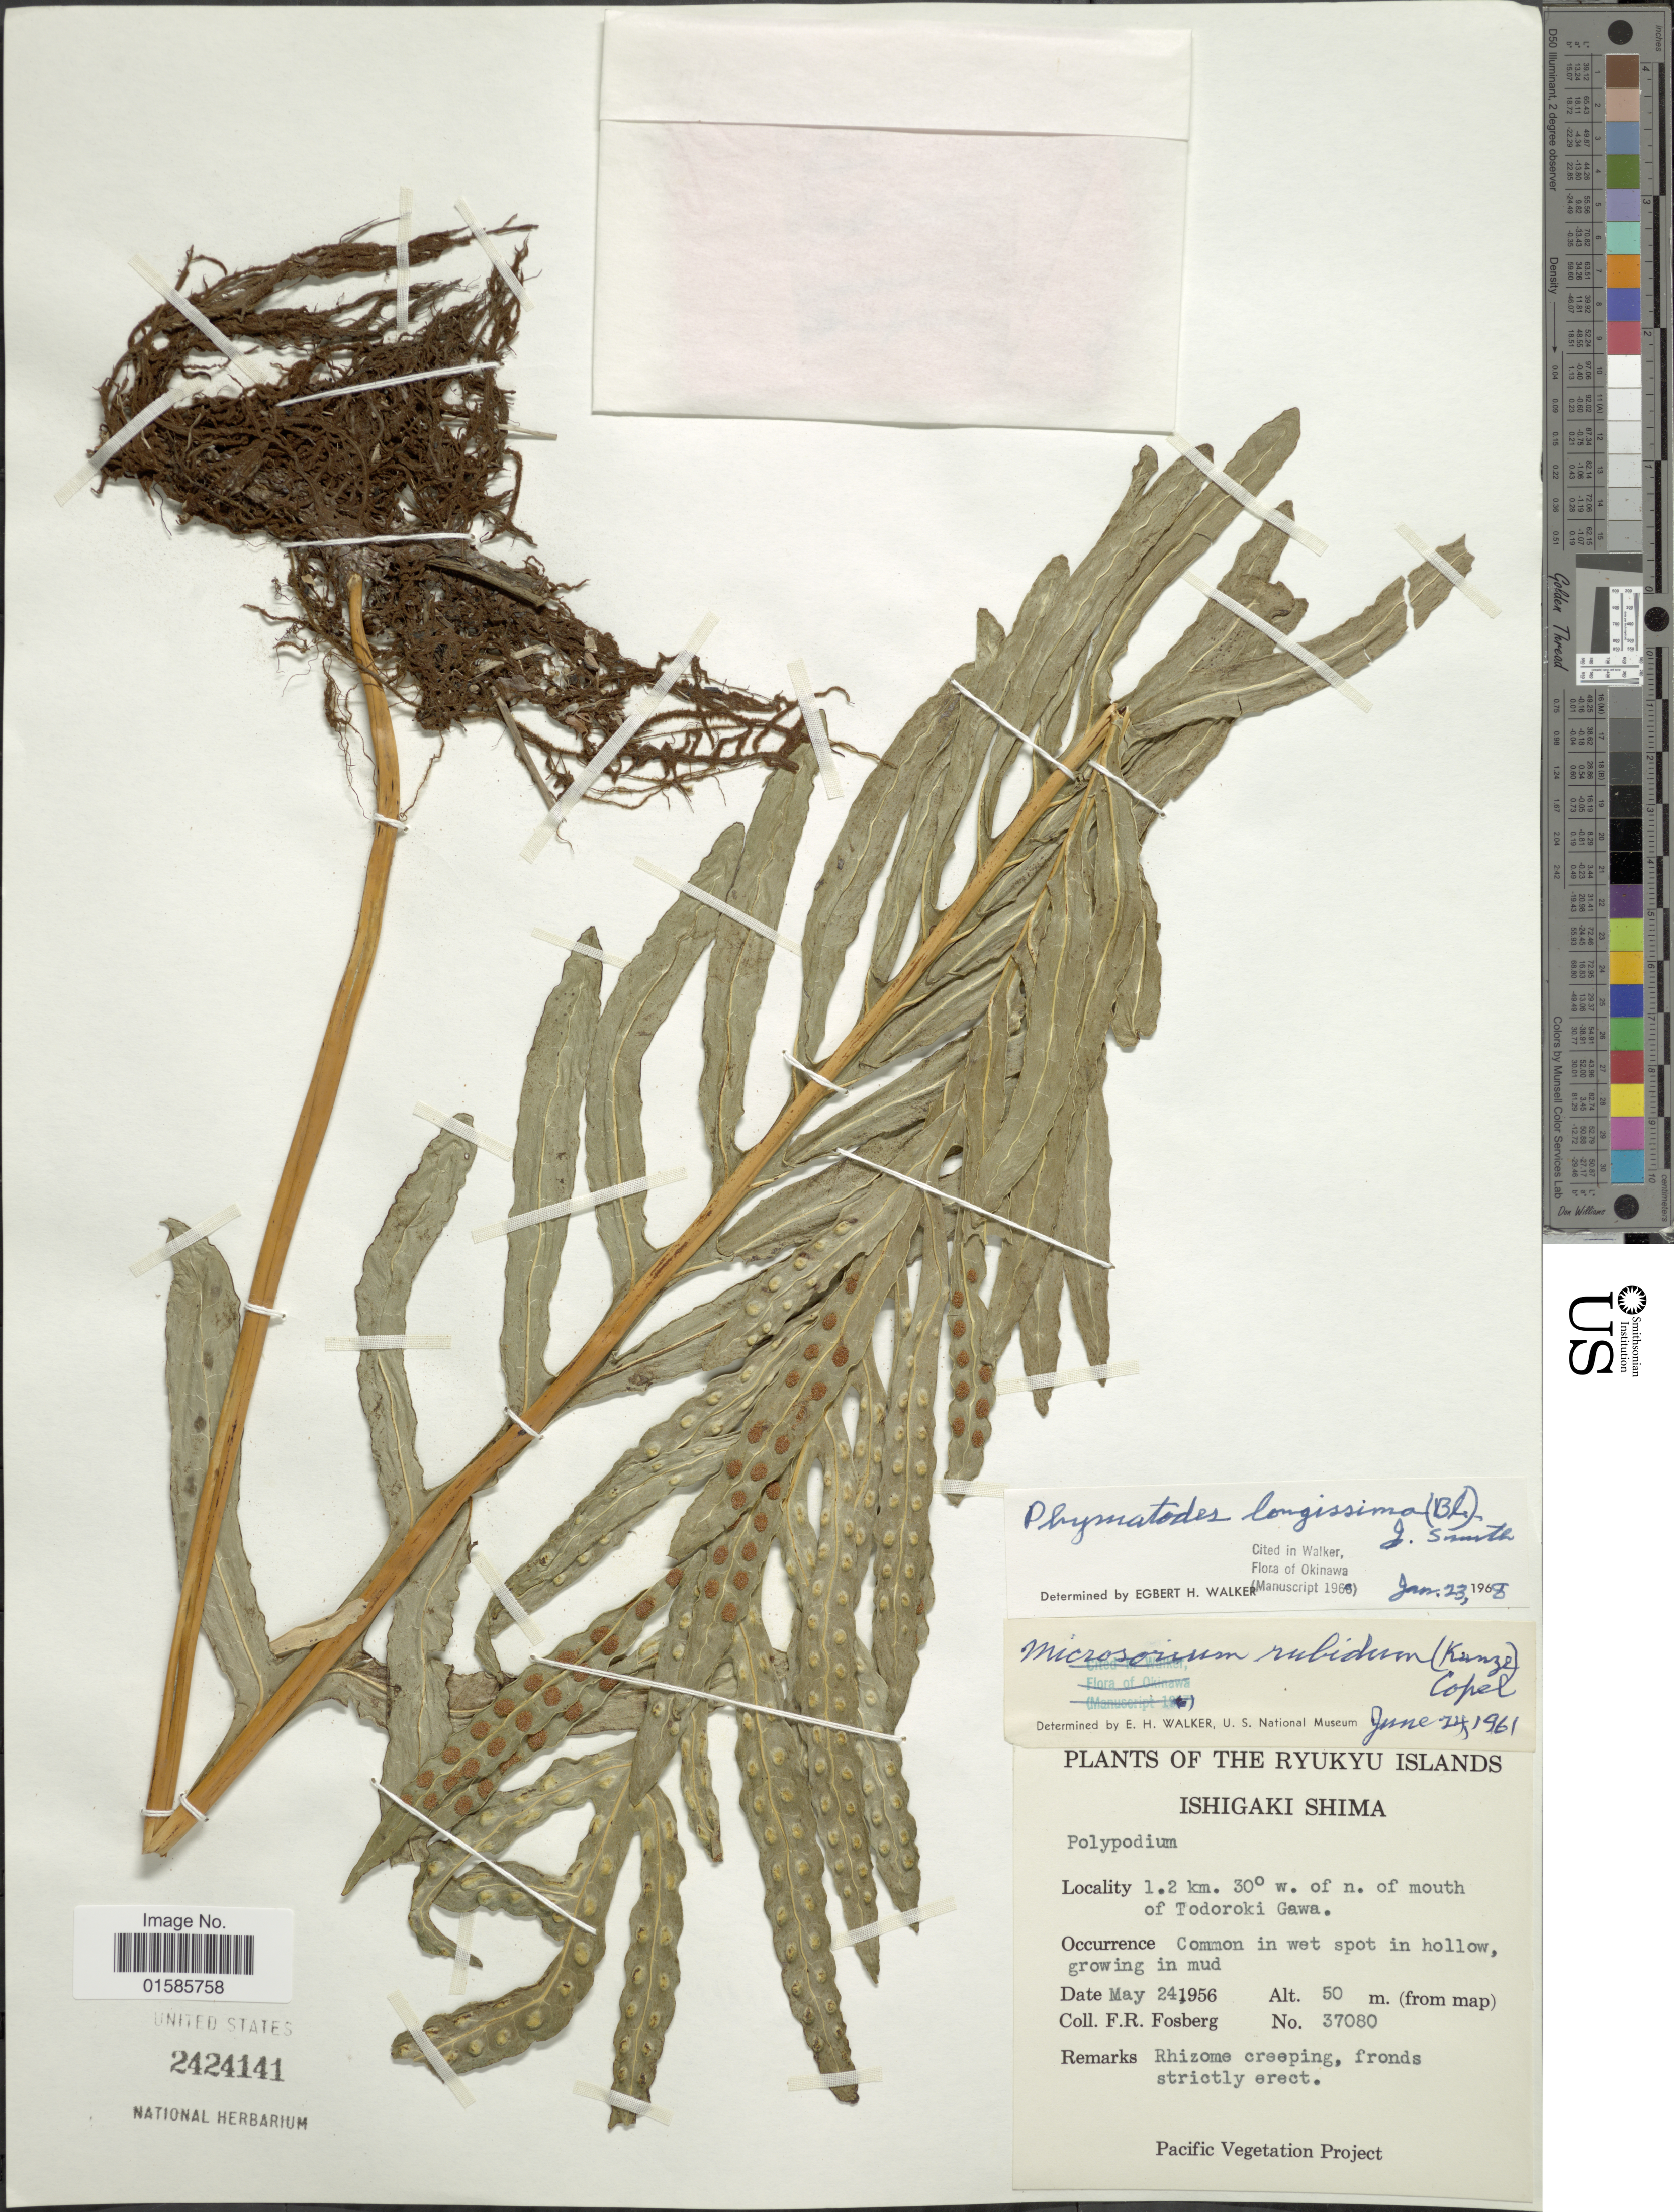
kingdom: Plantae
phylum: Tracheophyta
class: Polypodiopsida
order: Polypodiales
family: Polypodiaceae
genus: Microsorum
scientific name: Microsorum longissimum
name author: Fée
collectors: F. R. Fosberg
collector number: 37080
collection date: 1956-05-24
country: Japan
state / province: Okinawa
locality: The Ryukyu Island, Ishigaki Shima, 1.2 km. 30° w of n. of mouth of Todoroki Gawa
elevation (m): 50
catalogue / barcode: US 2424141